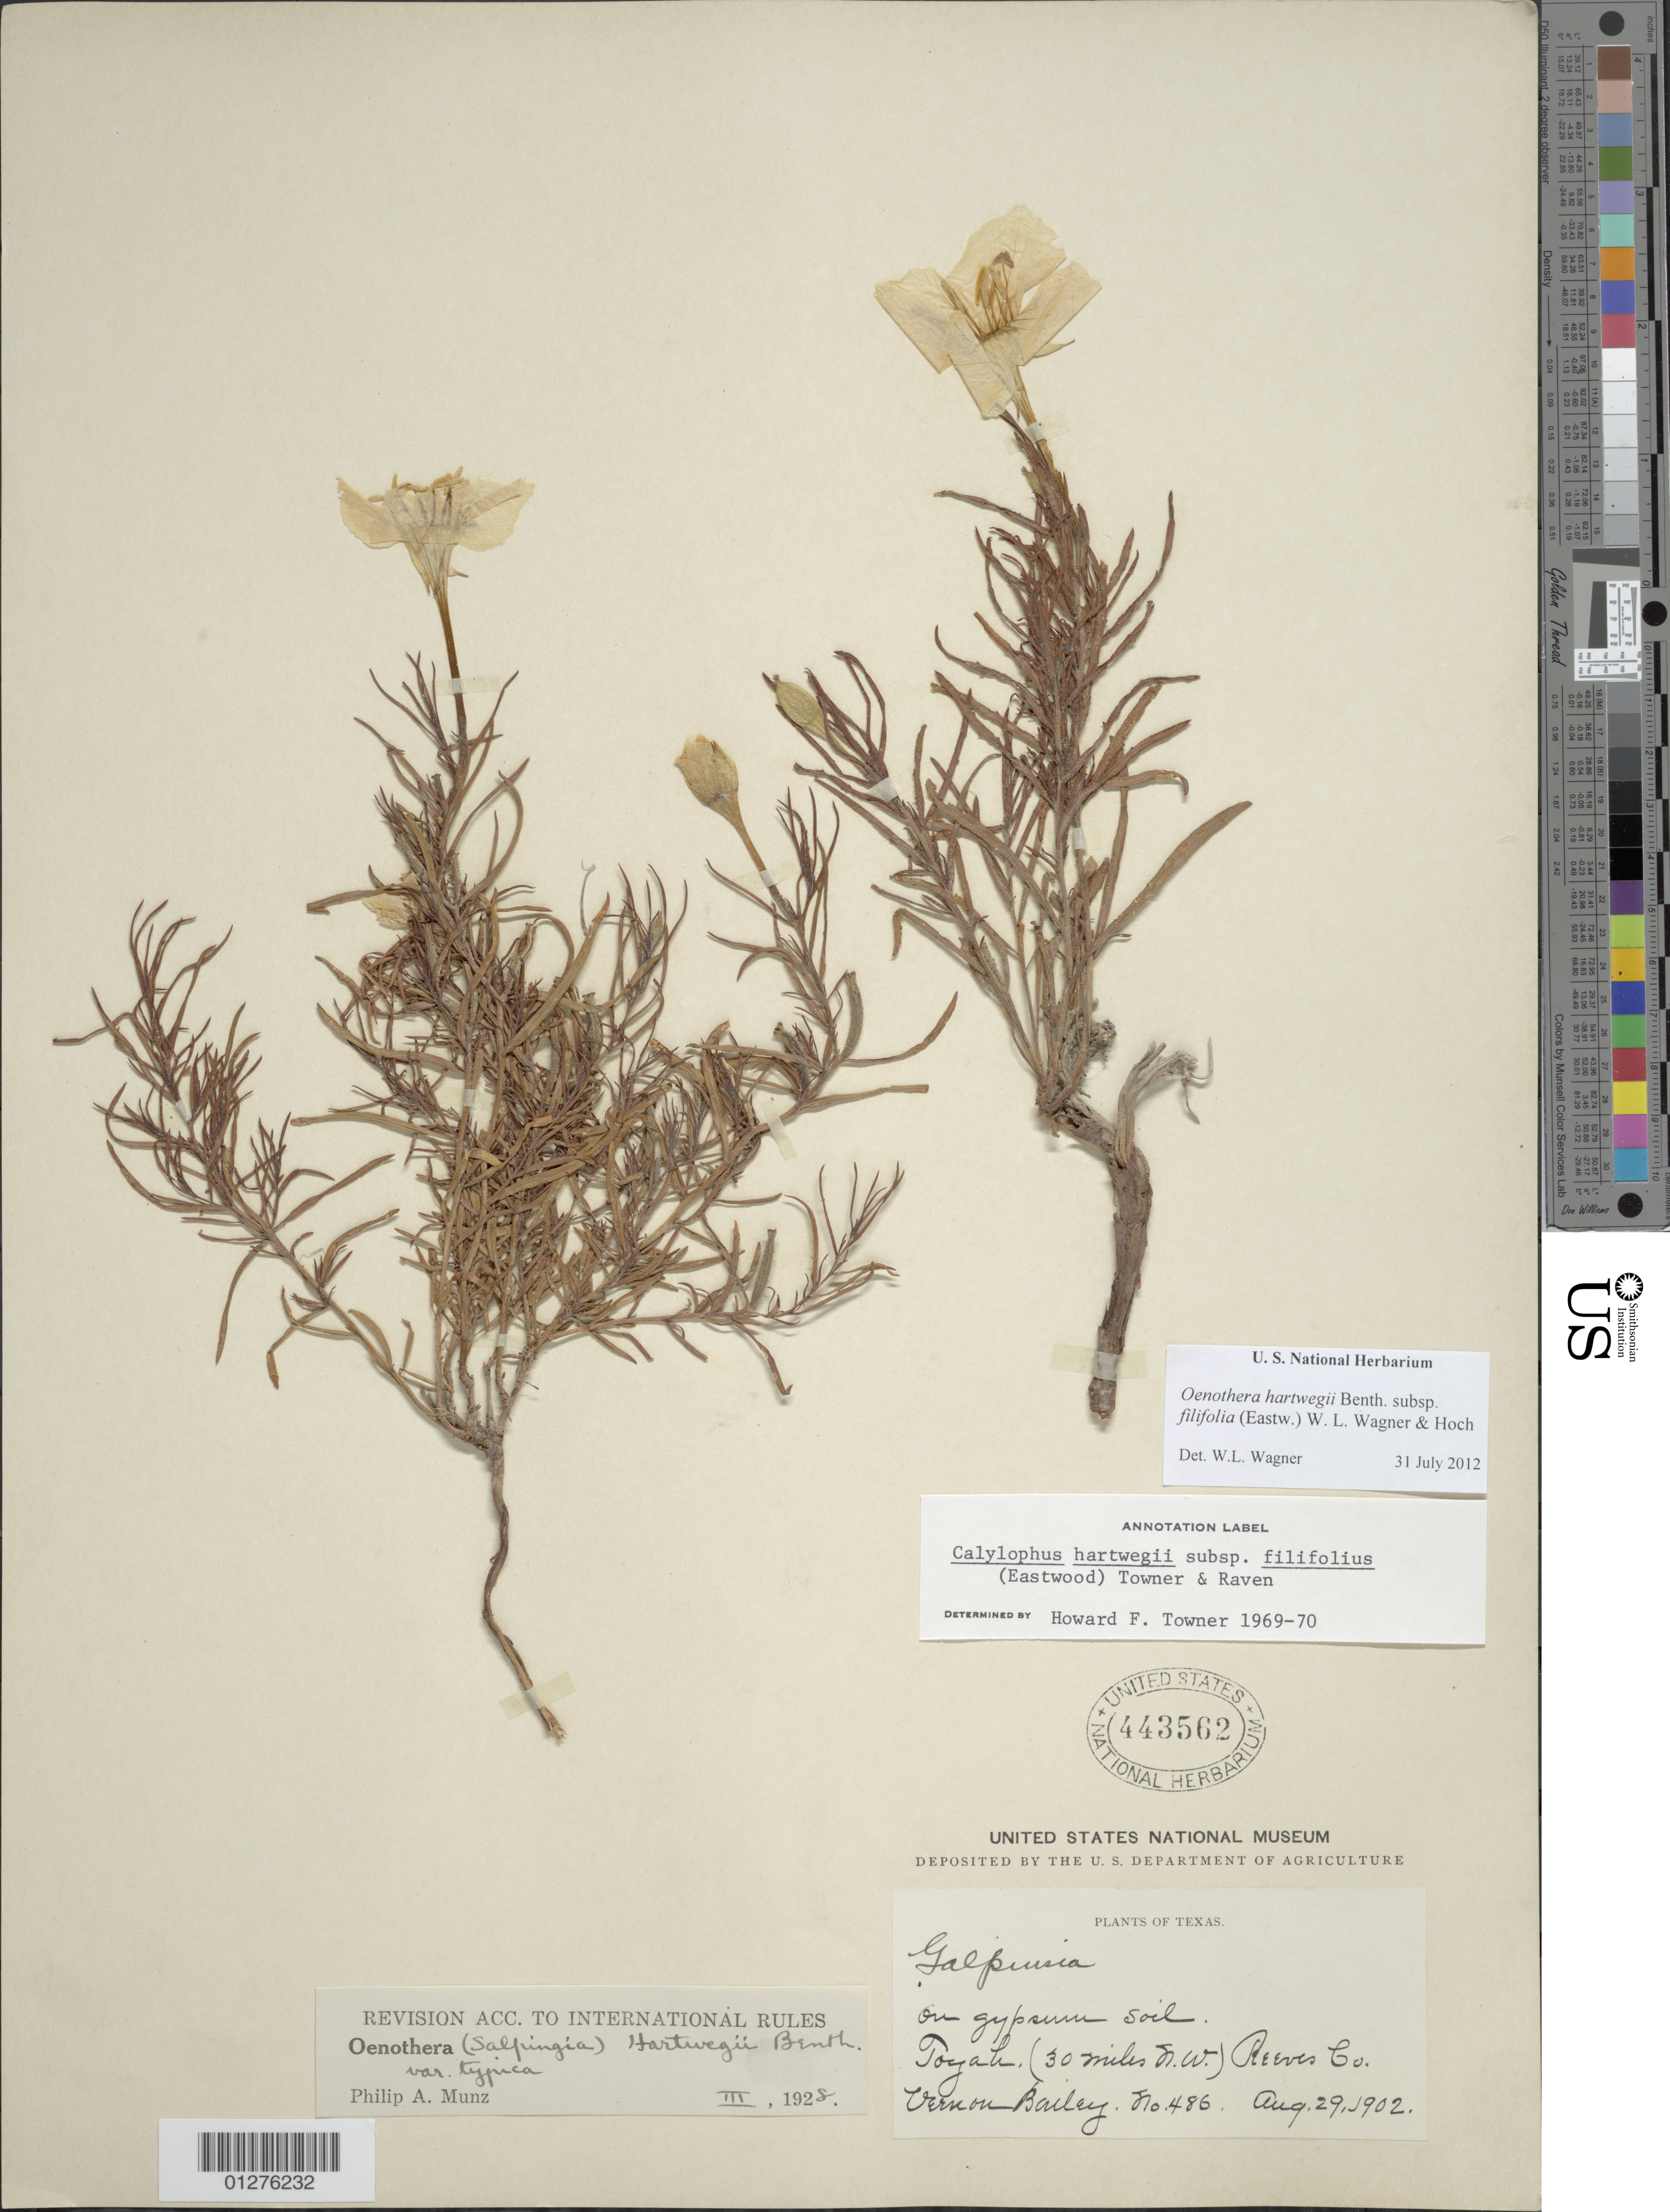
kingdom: Plantae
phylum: Tracheophyta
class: Magnoliopsida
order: Myrtales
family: Onagraceae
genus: Oenothera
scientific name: Oenothera hartwegii subsp. filifolia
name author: (Eastw.) W.L. Wagner & Hoch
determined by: Wagner, W. L., (BOT), Smithsonian Institution - National Museum of Natural History (UNITED STATES)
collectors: V. O. Bailey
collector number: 486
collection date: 1902-08-29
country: United States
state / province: Texas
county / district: Reeves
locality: Toyah (30 miles N.W.).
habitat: On gypsum soils.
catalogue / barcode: US 443562